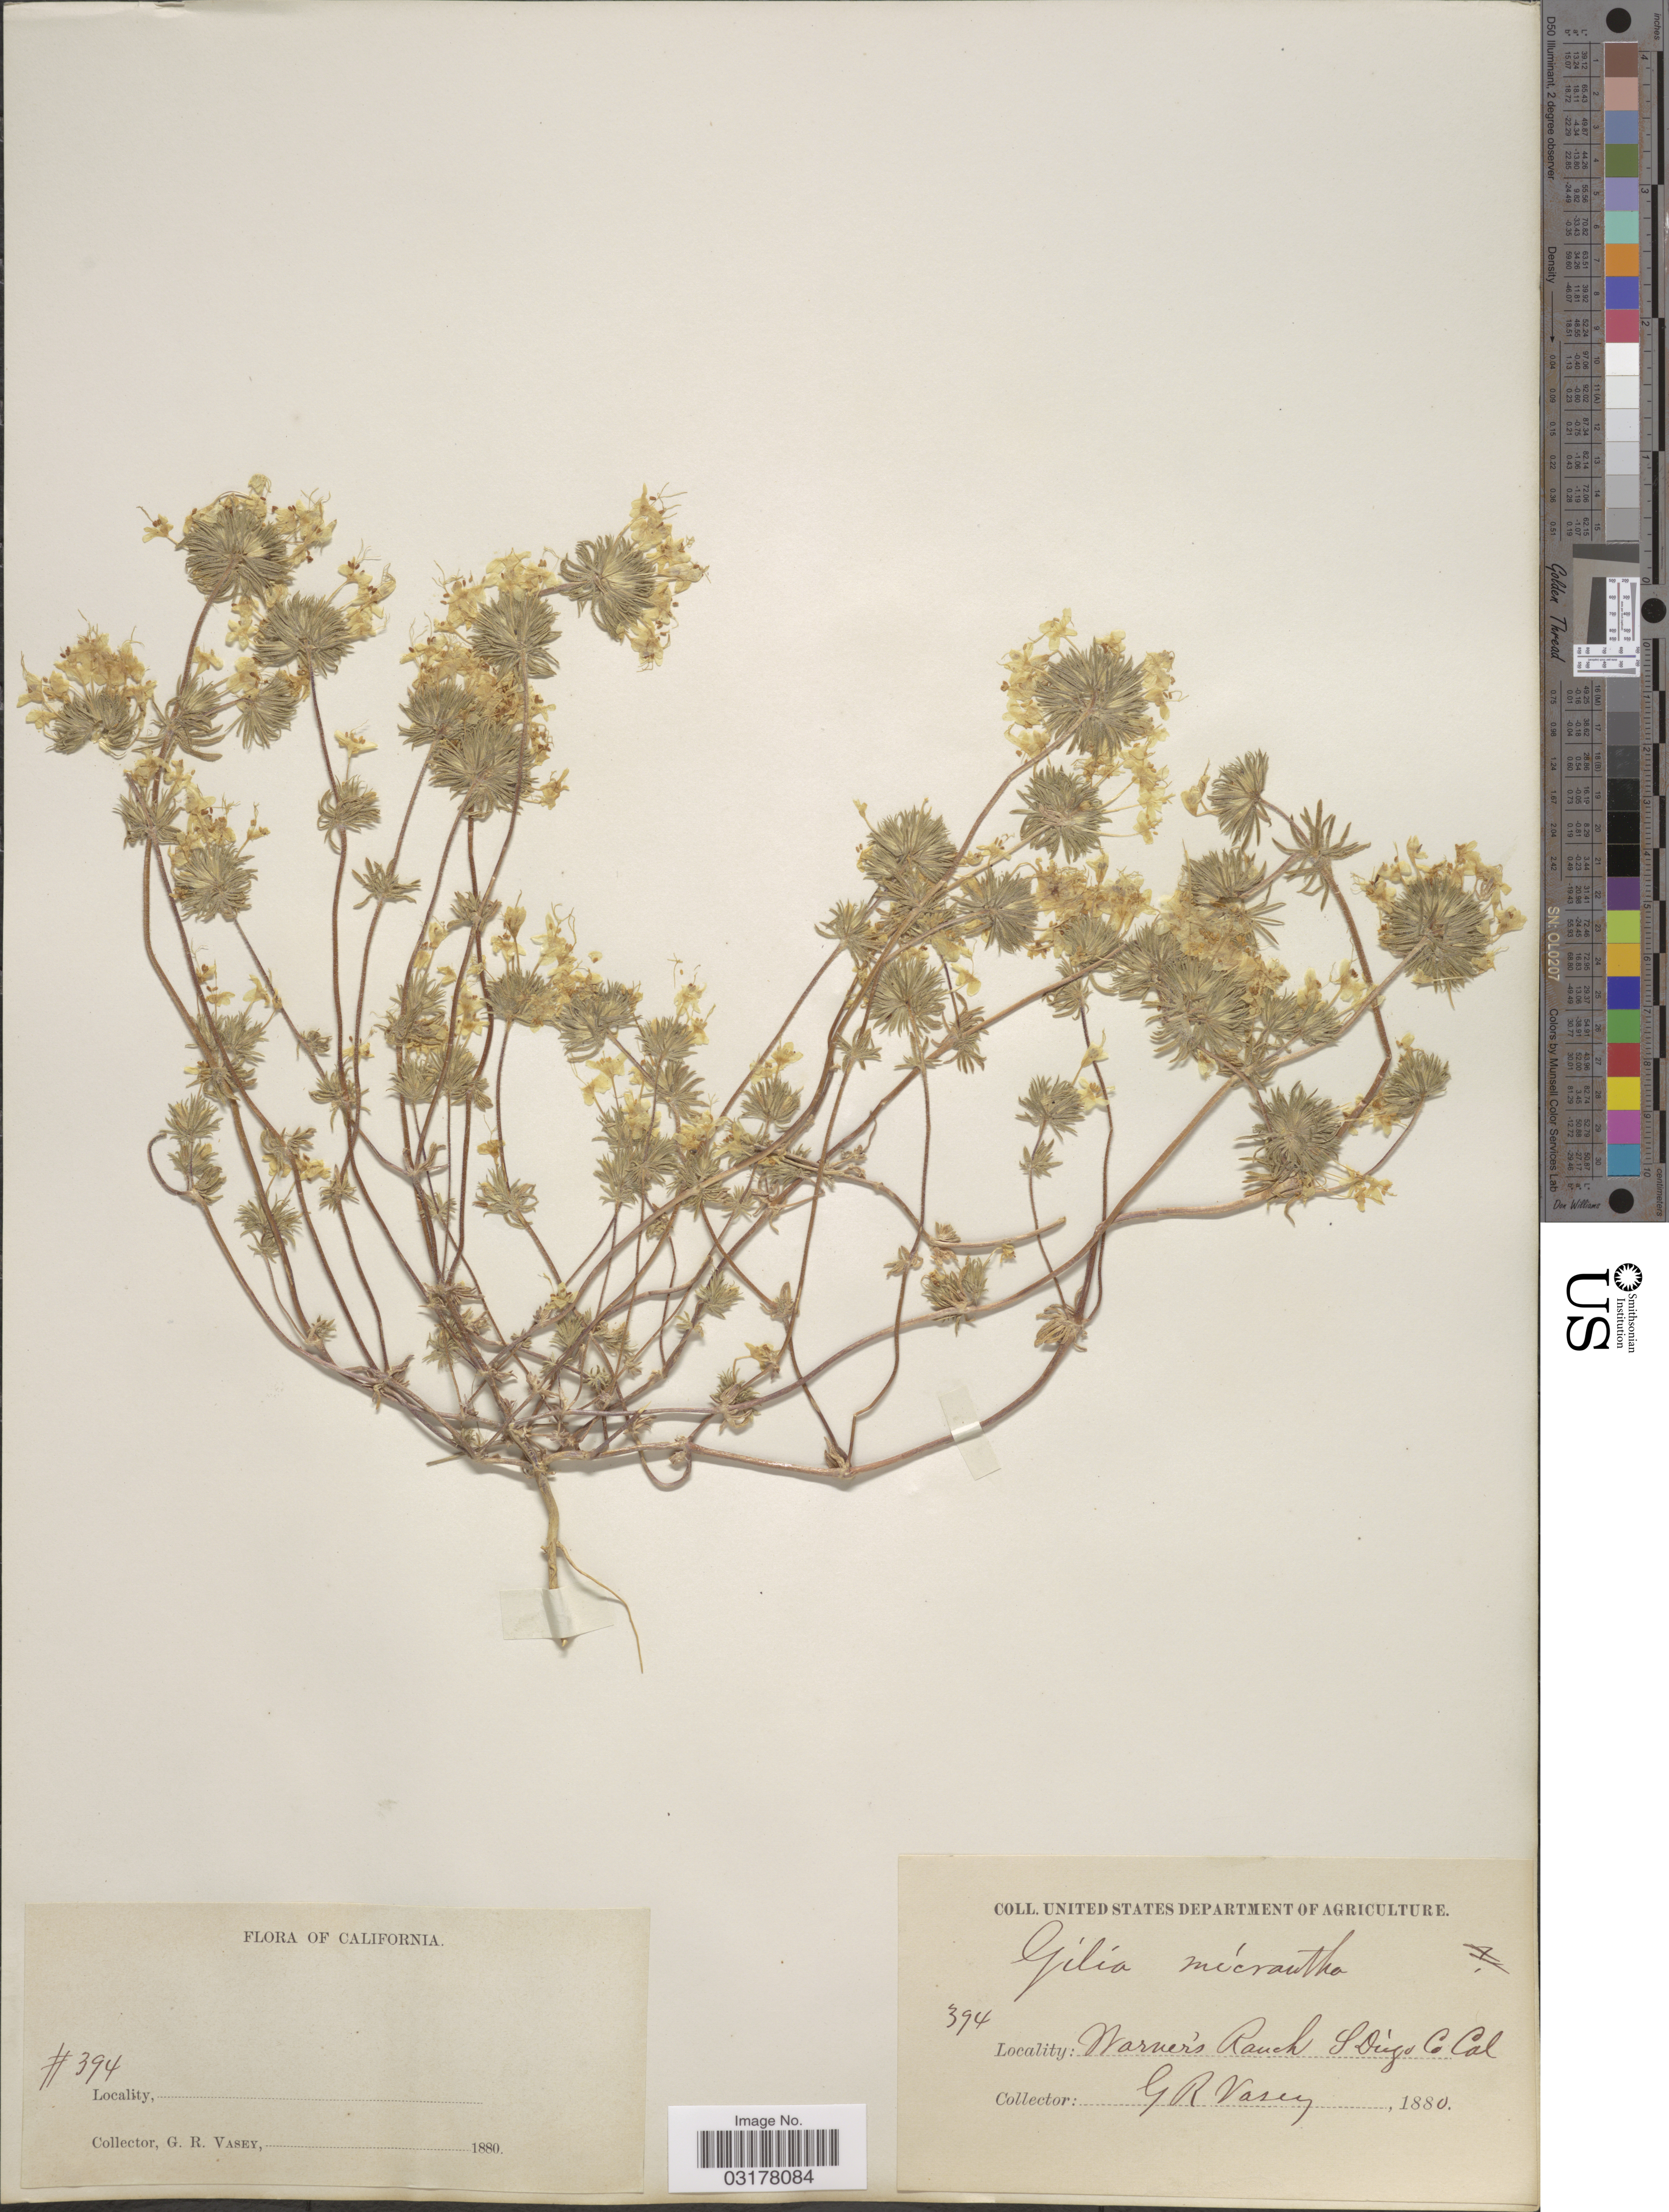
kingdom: Plantae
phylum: Tracheophyta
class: Magnoliopsida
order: Ericales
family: Polemoniaceae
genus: Leptosiphon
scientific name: Leptosiphon parviflorus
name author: Benth.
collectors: G. R. Vasey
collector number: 394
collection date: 1880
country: United States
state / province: California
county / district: San Diego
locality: Warner's Ranch S. Diego Co. Cal.